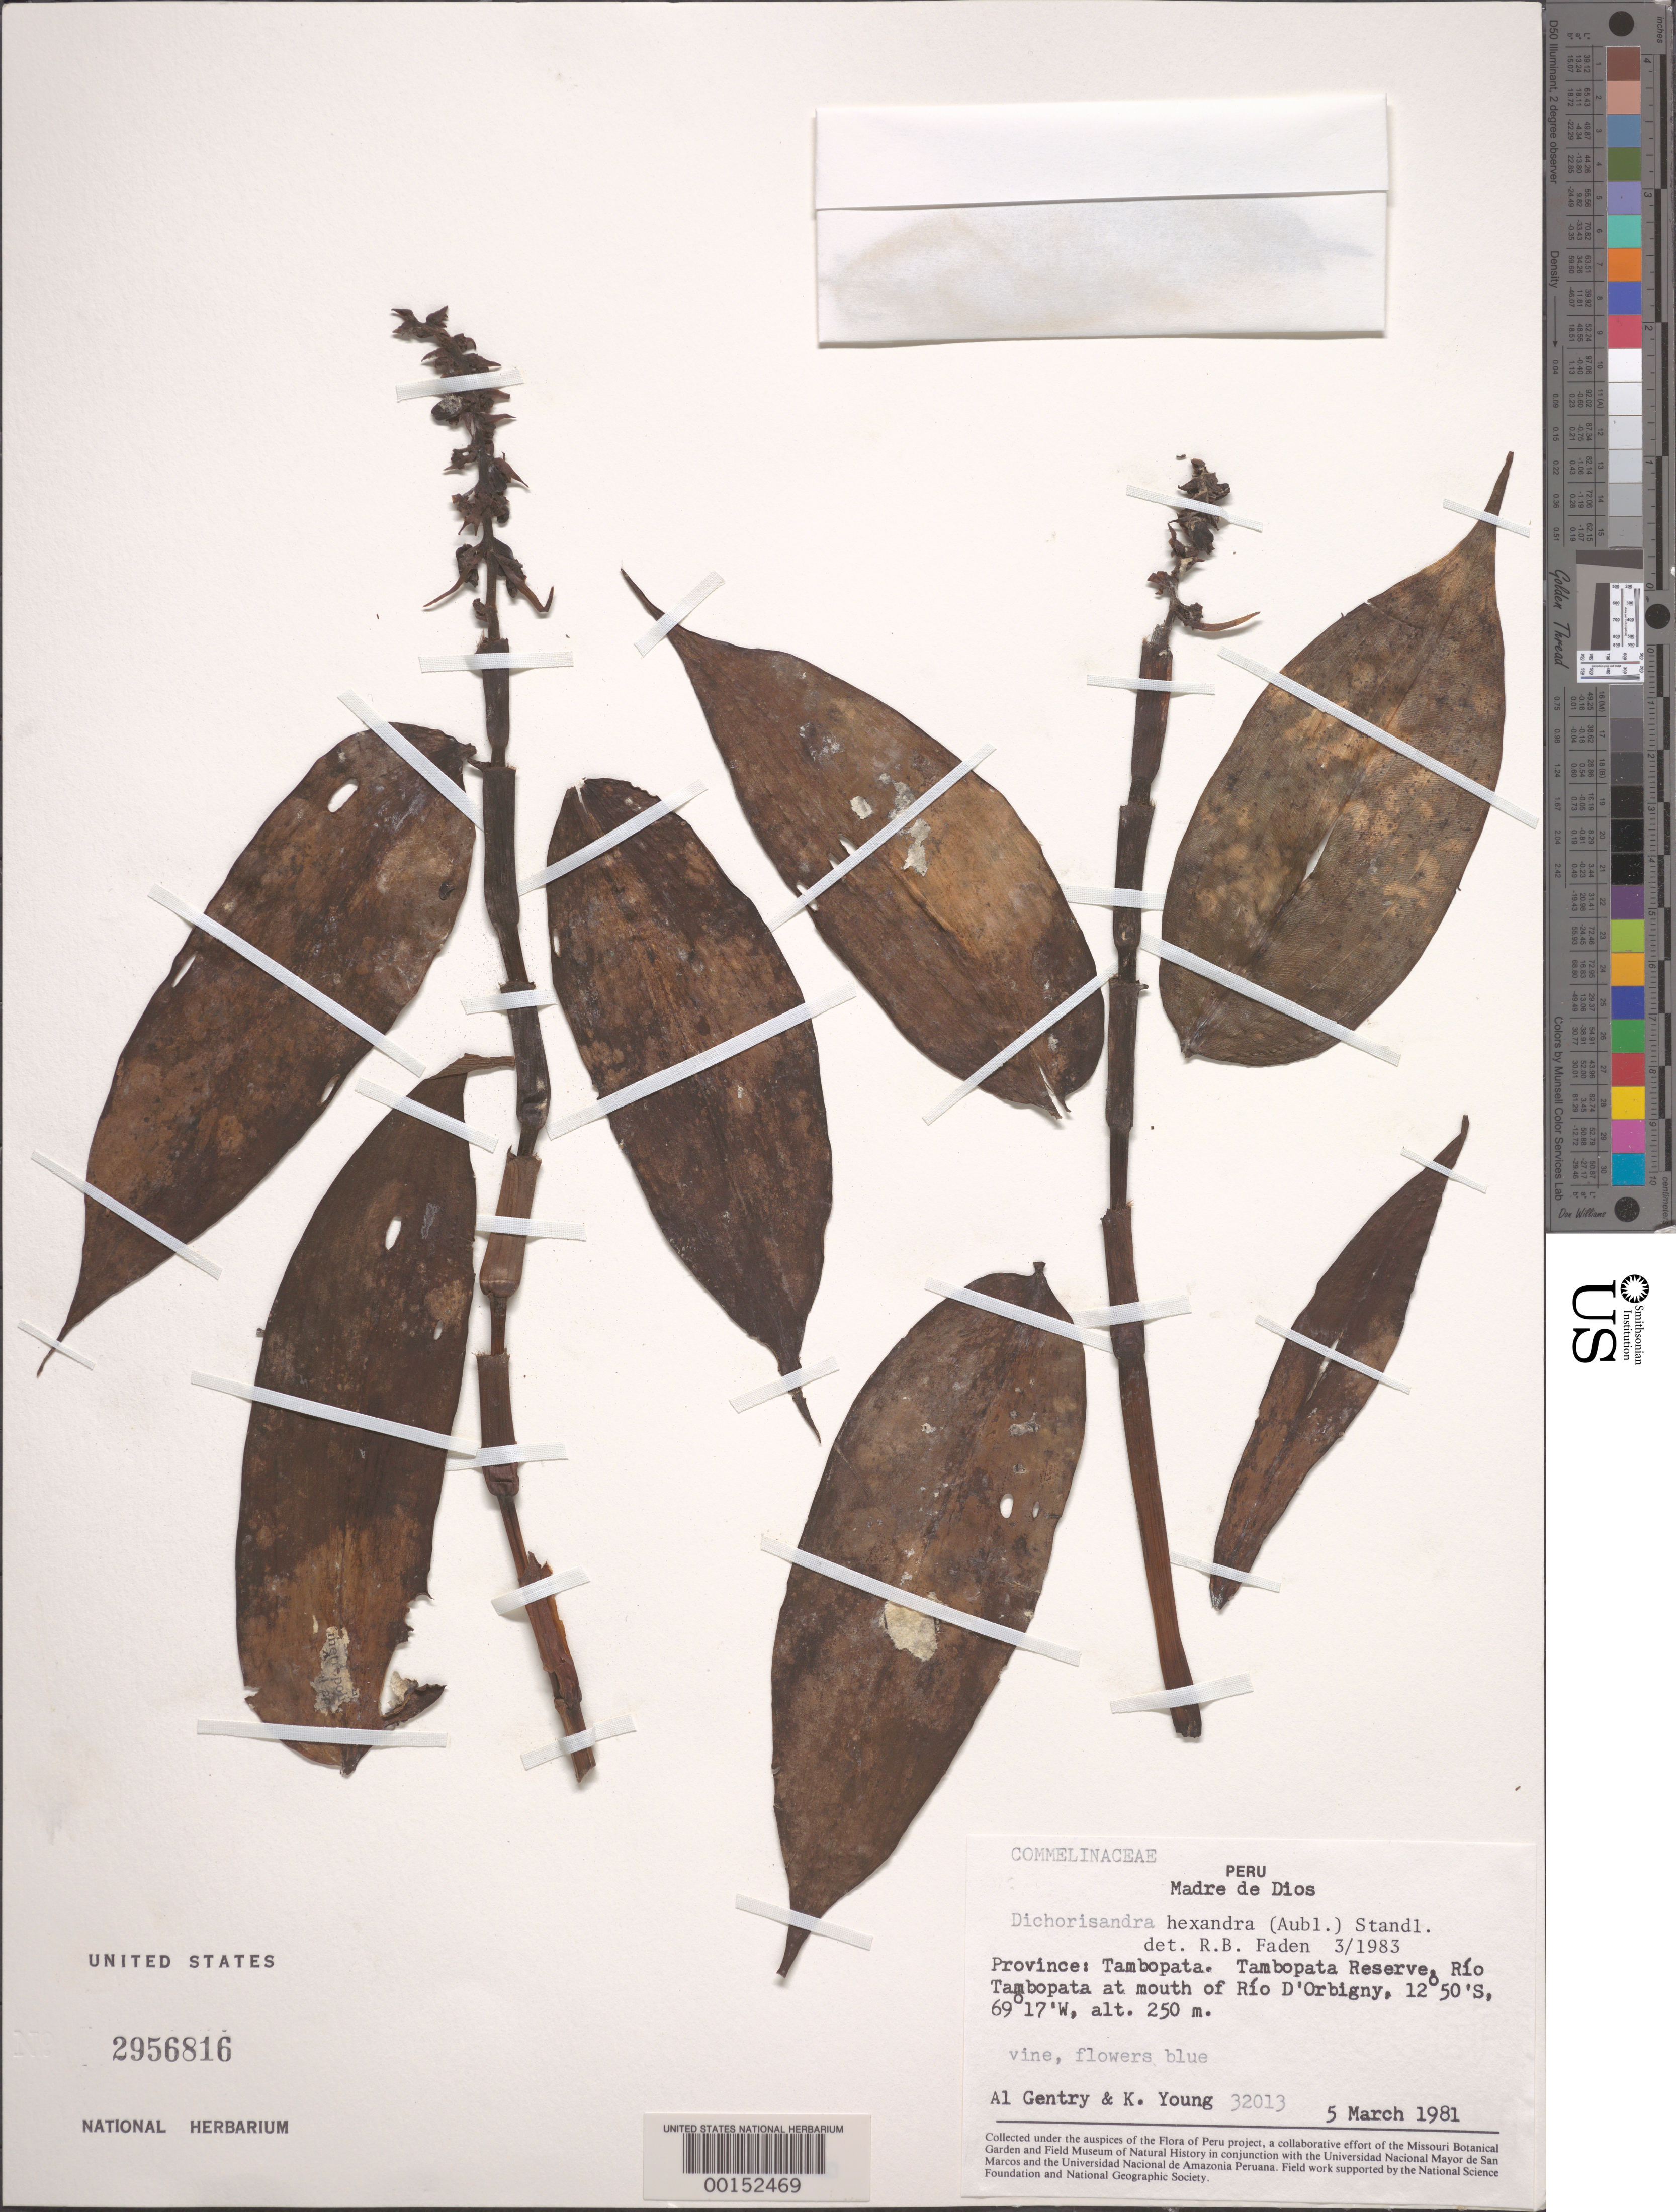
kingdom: Plantae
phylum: Tracheophyta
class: Liliopsida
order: Commelinales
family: Commelinaceae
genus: Dichorisandra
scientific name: Dichorisandra hexandra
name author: (Aubl.) Standl.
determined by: Faden, Robert B., (US), Smithsonian Institution - National Museum of Natural History (UNITED STATES)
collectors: A. H. Gentry & K. Young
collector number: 32013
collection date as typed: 05 Mar 1981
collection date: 1981-03-05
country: Peru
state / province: Madre de Dios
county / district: Tambopata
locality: Tambopata reserve, at rio tambopata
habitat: Riverbank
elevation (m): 250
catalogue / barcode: US 2956816